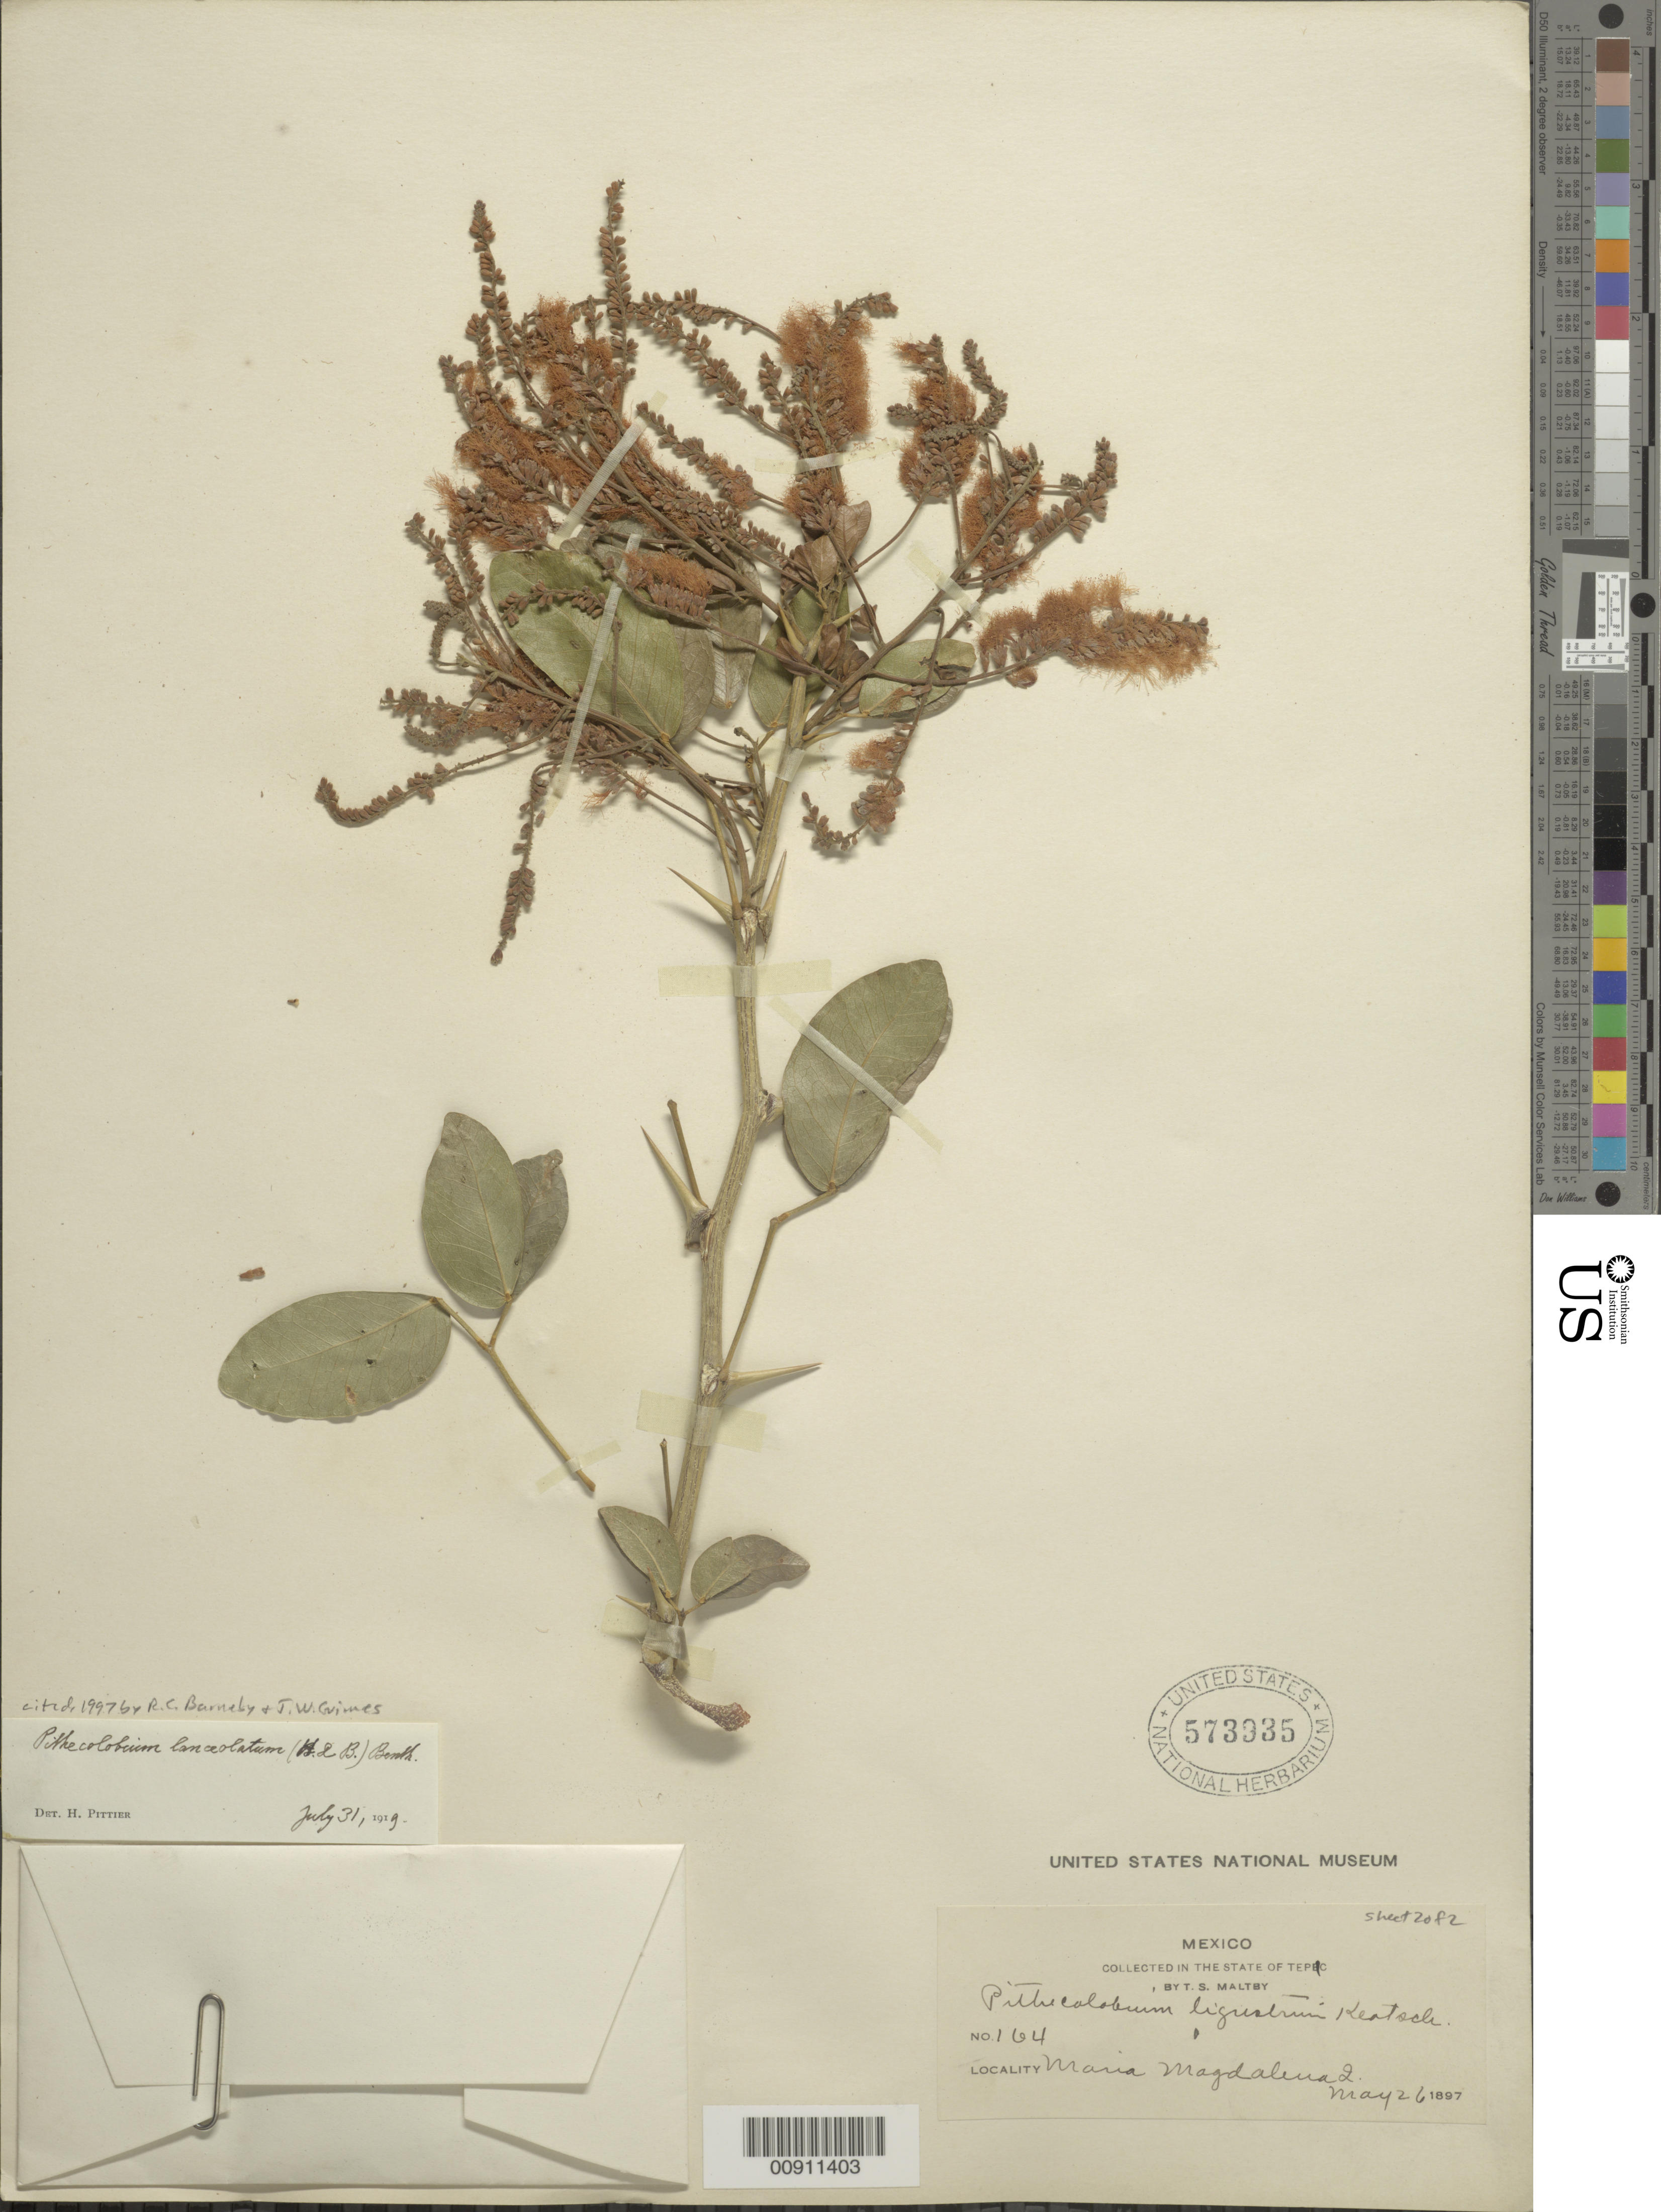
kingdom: Plantae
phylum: Tracheophyta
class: Magnoliopsida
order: Fabales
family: Fabaceae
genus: Pithecellobium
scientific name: Pithecellobium lanceolatum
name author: (Humb. & Bonpl. ex Willd.) Benth.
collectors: T. S. Maltby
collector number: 164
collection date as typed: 26 May 1897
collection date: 1897-05-26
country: Mexico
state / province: Nayarit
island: Maria Magdalena I.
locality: Maria Magdalena I., State of Tepic.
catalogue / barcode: US 573935